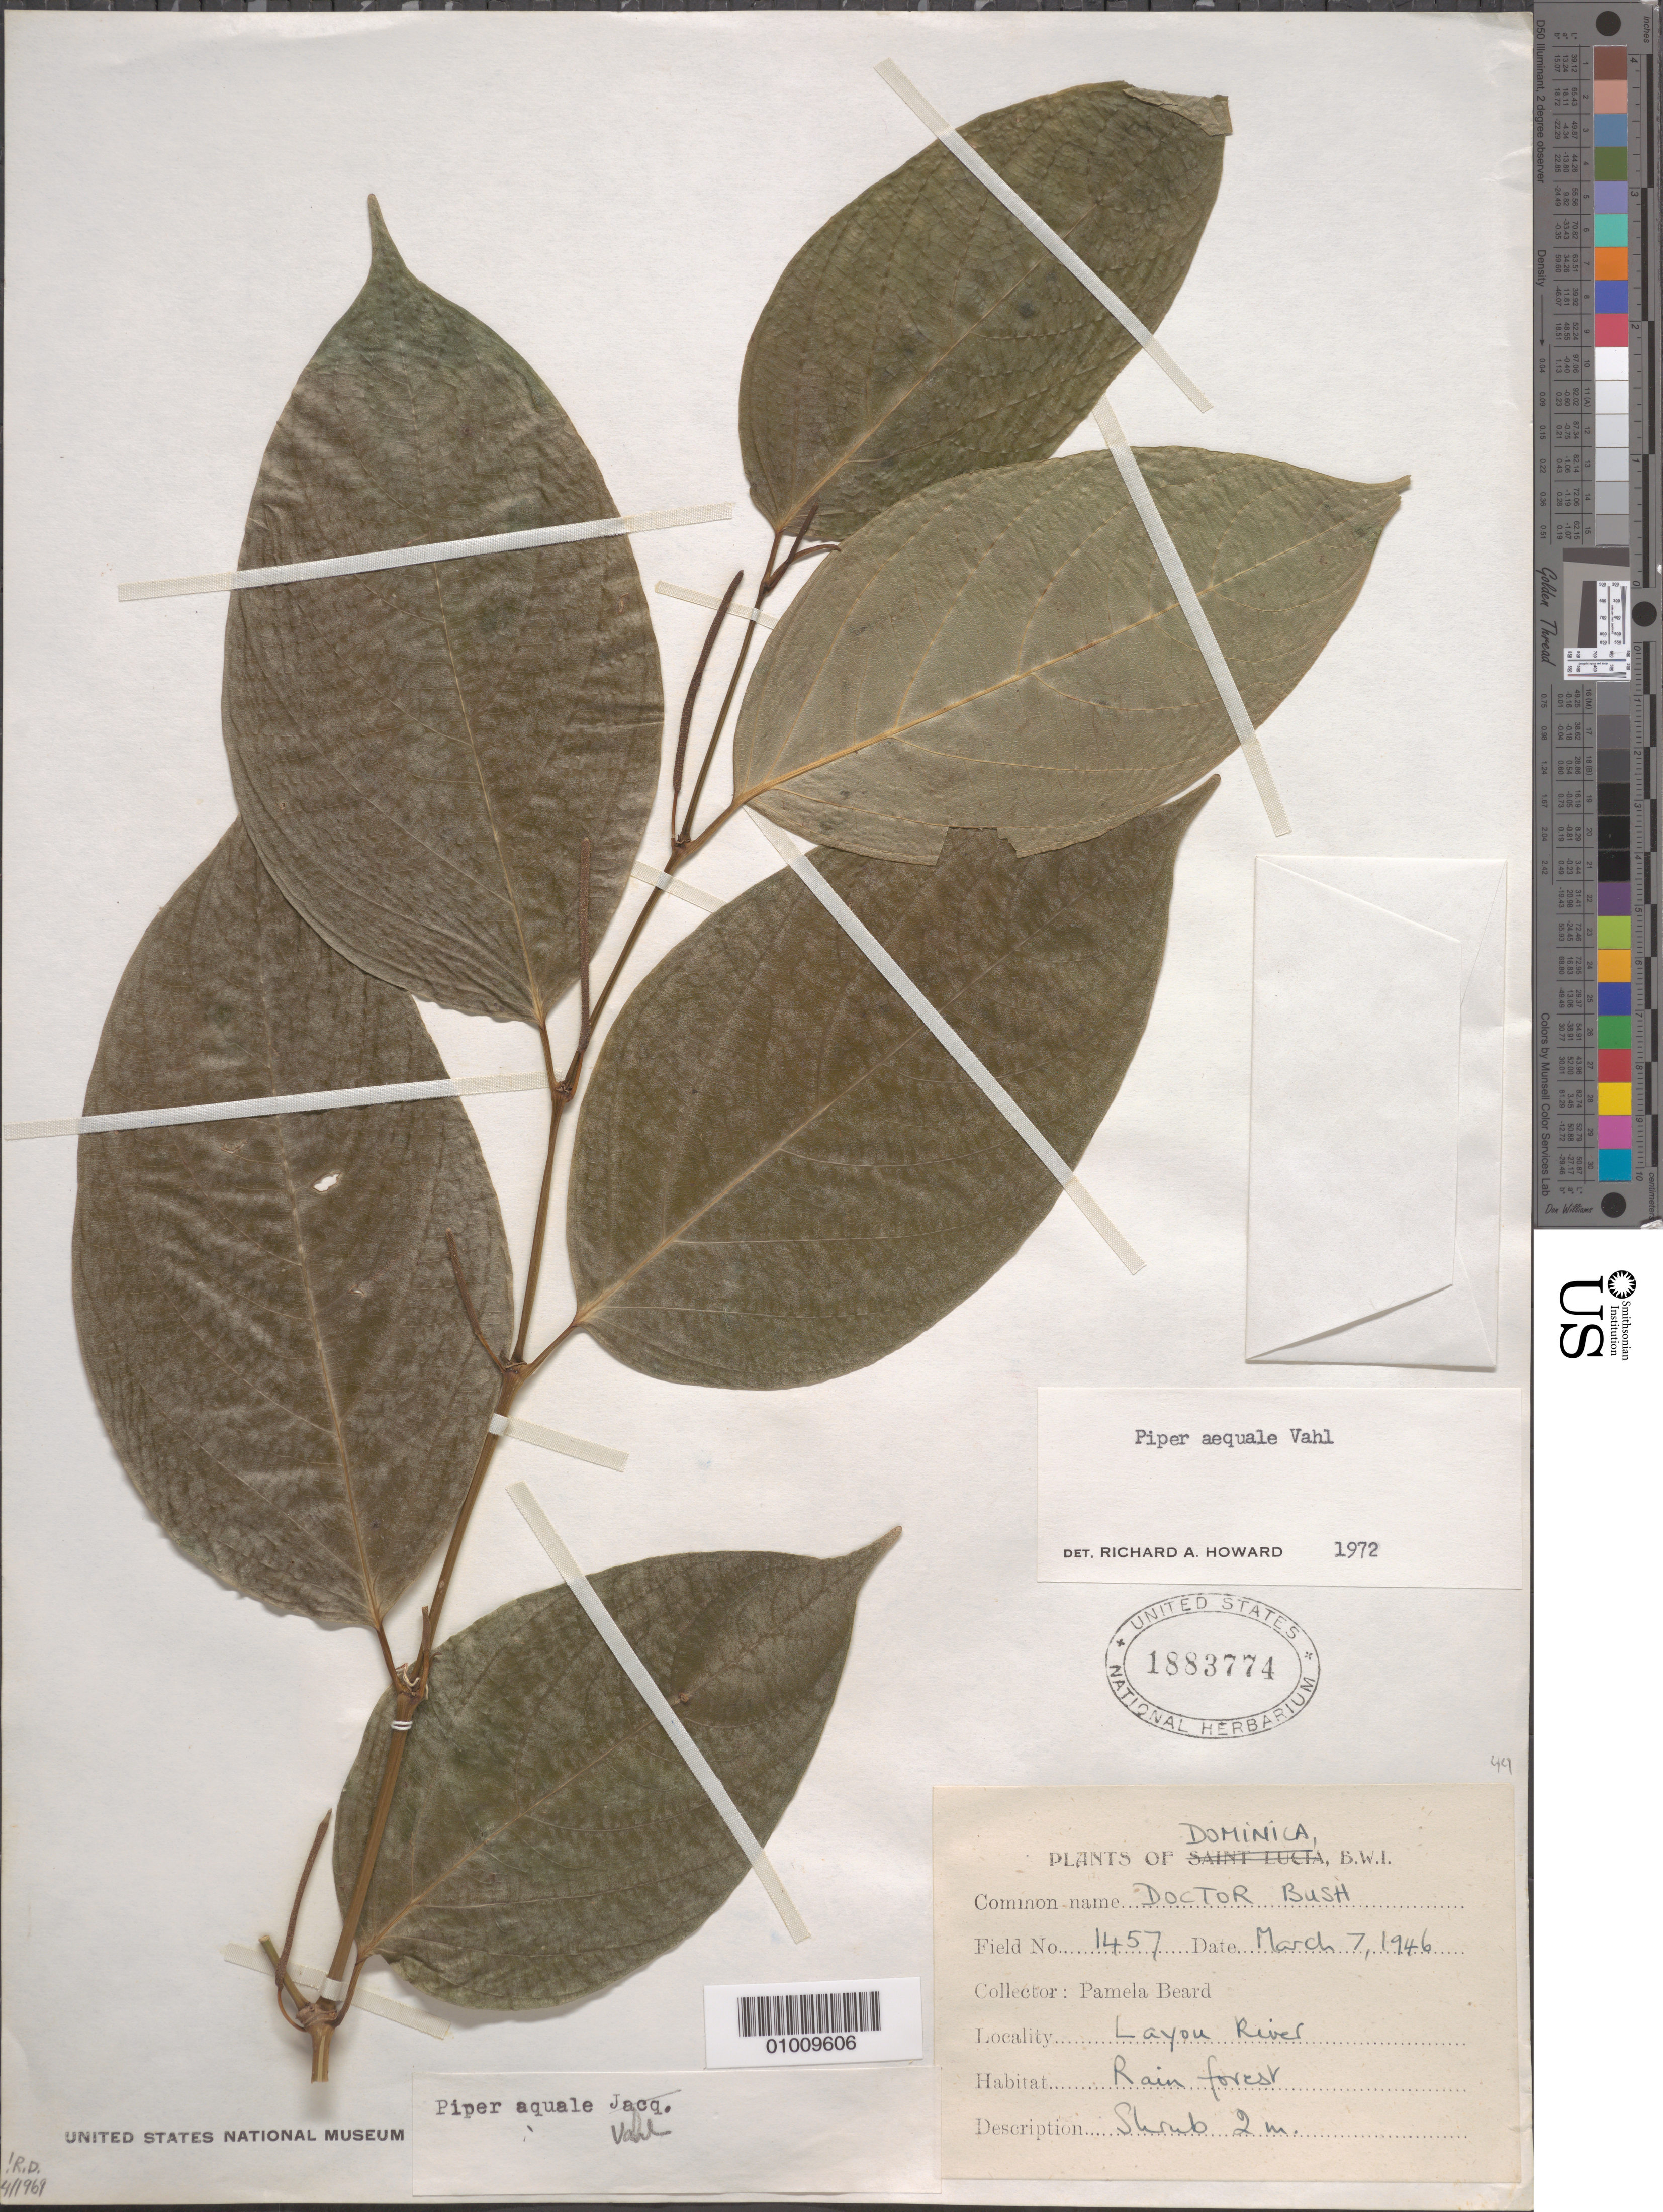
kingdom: Plantae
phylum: Tracheophyta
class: Magnoliopsida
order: Piperales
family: Piperaceae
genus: Piper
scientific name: Piper aequale var. aequale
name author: Vahl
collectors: P. Beard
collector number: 1457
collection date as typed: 07 Mar 1946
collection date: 1946-03-07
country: Dominica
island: Dominica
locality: Layou River, Rain forest.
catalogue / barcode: US 1883774